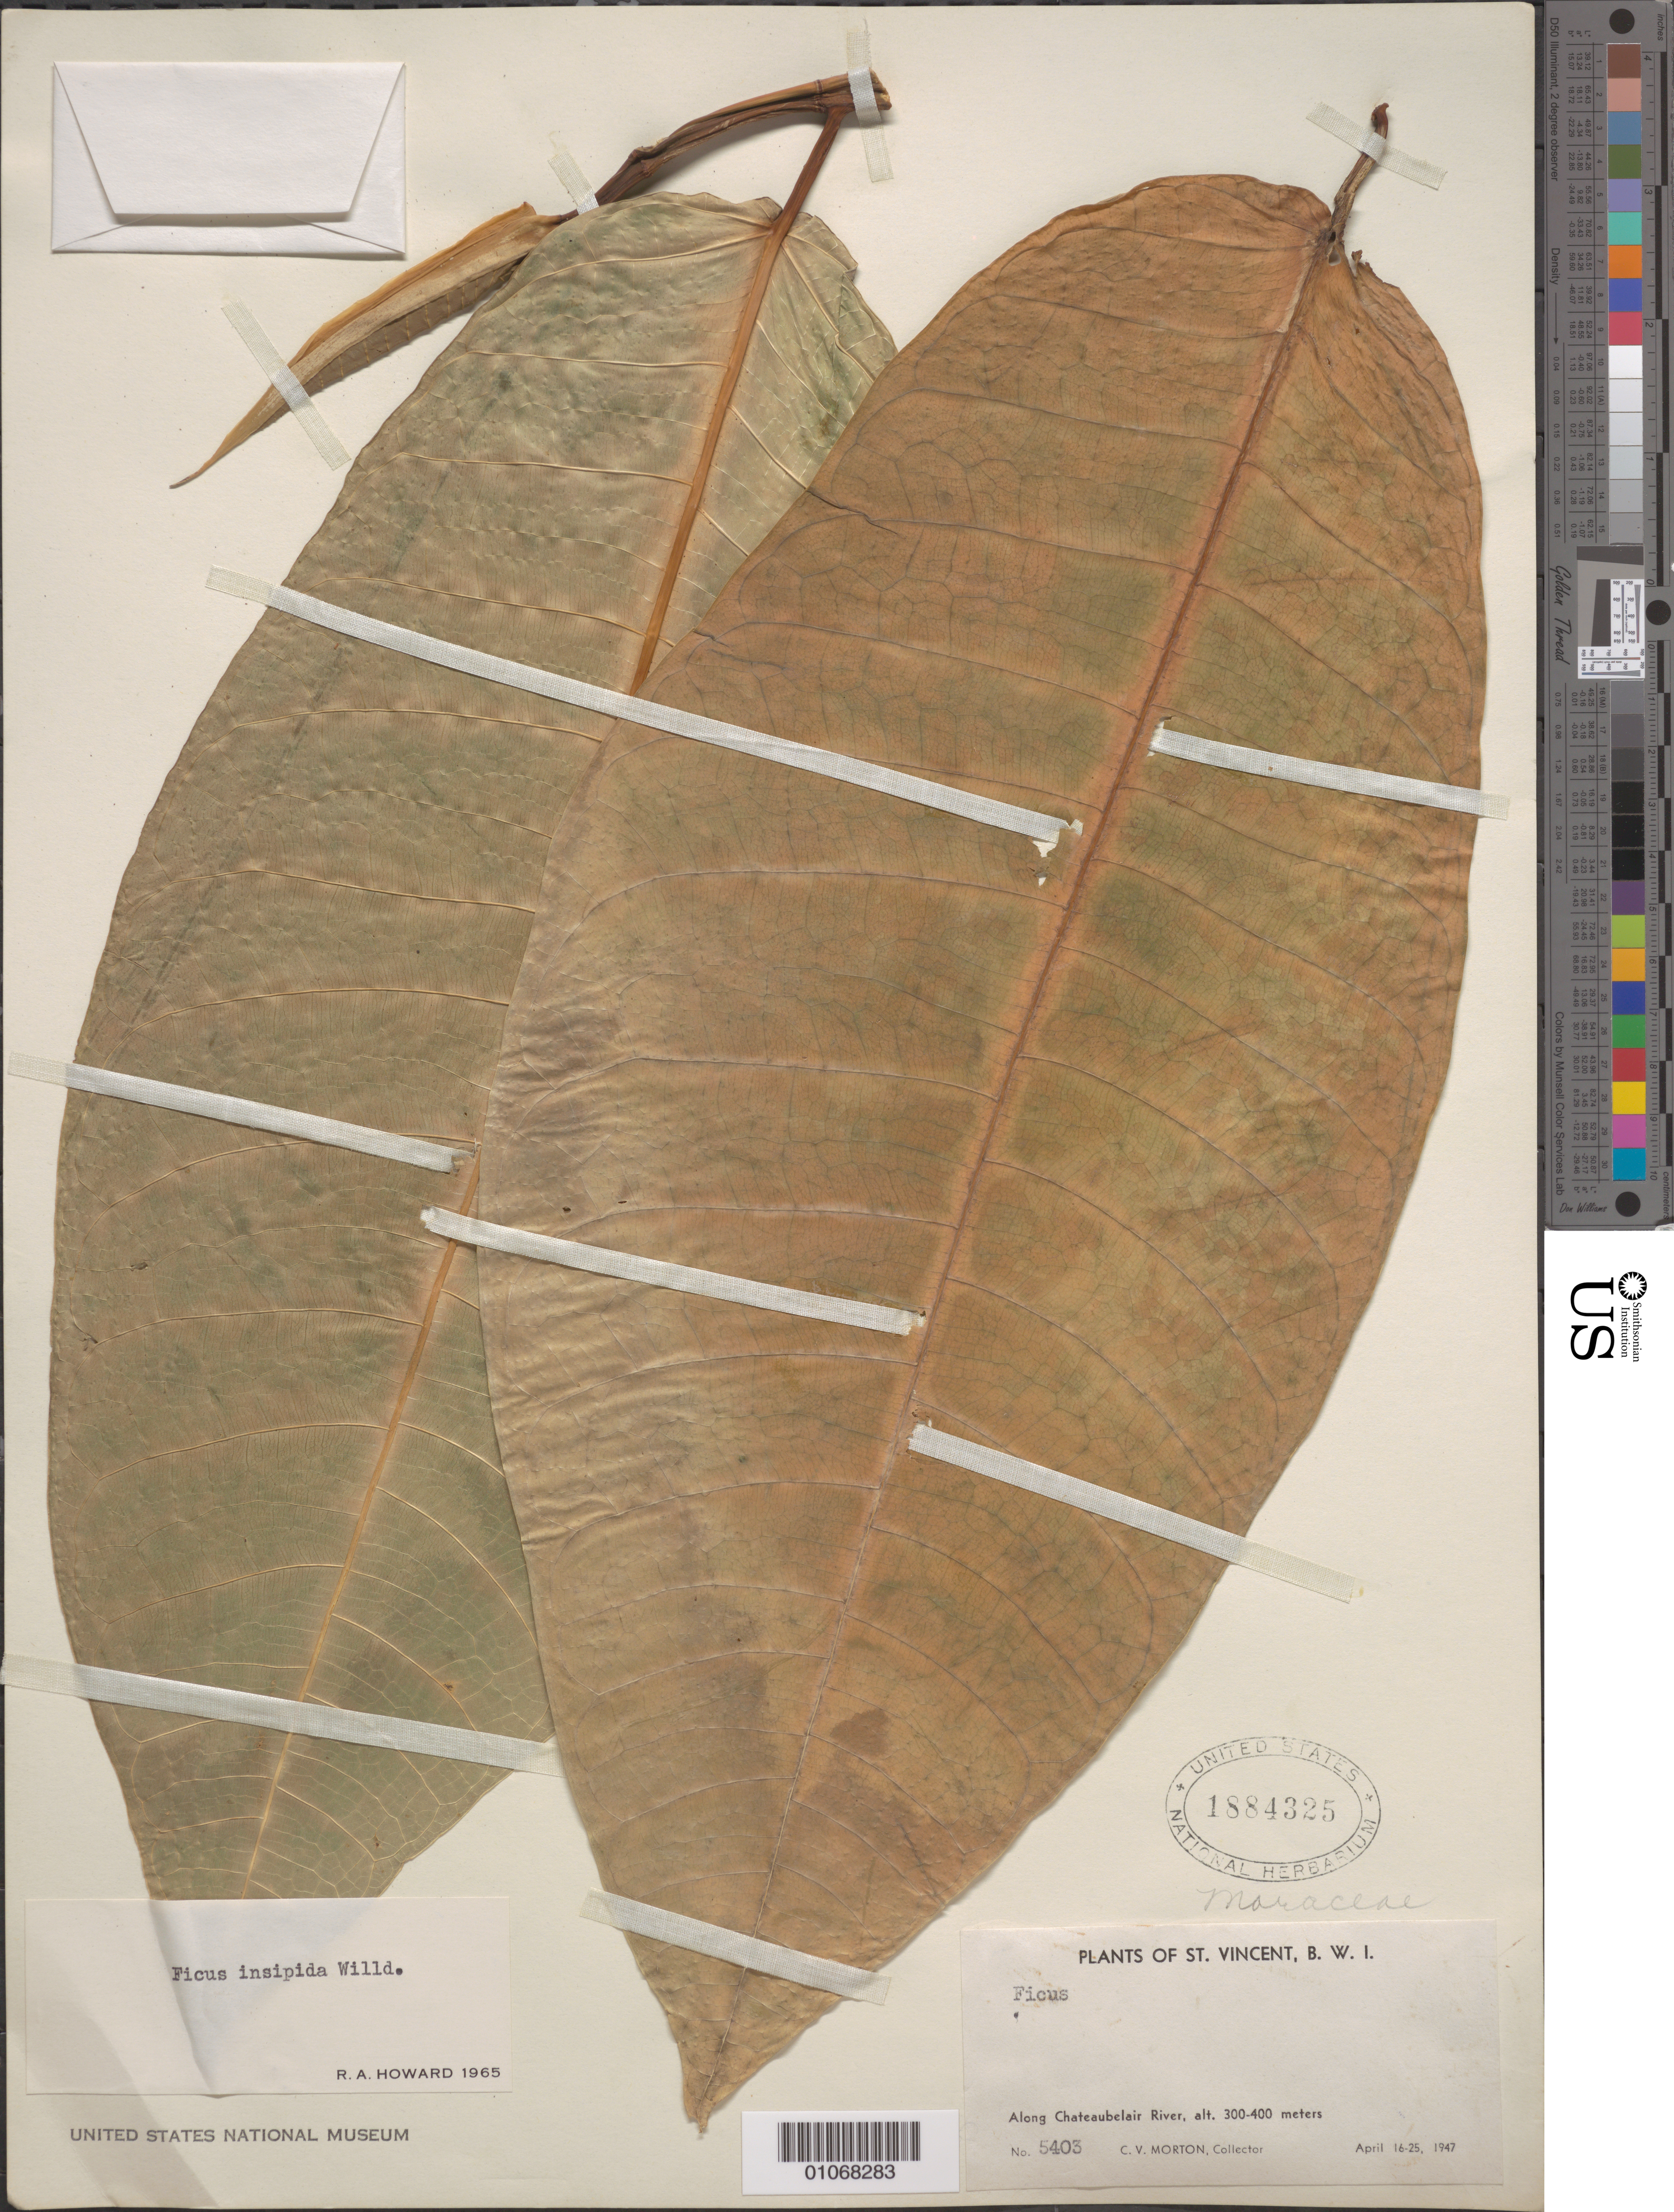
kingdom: Plantae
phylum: Tracheophyta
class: Magnoliopsida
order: Rosales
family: Moraceae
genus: Ficus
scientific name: Ficus insipida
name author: Willd.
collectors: C. V. Morton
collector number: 5403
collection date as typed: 16 Apr 1947 to 25 Apr 1947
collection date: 1947-04-16/1947-04-25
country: St. Vincent - Grenadines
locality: Along Chateubelair river.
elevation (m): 300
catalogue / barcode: US 1884325